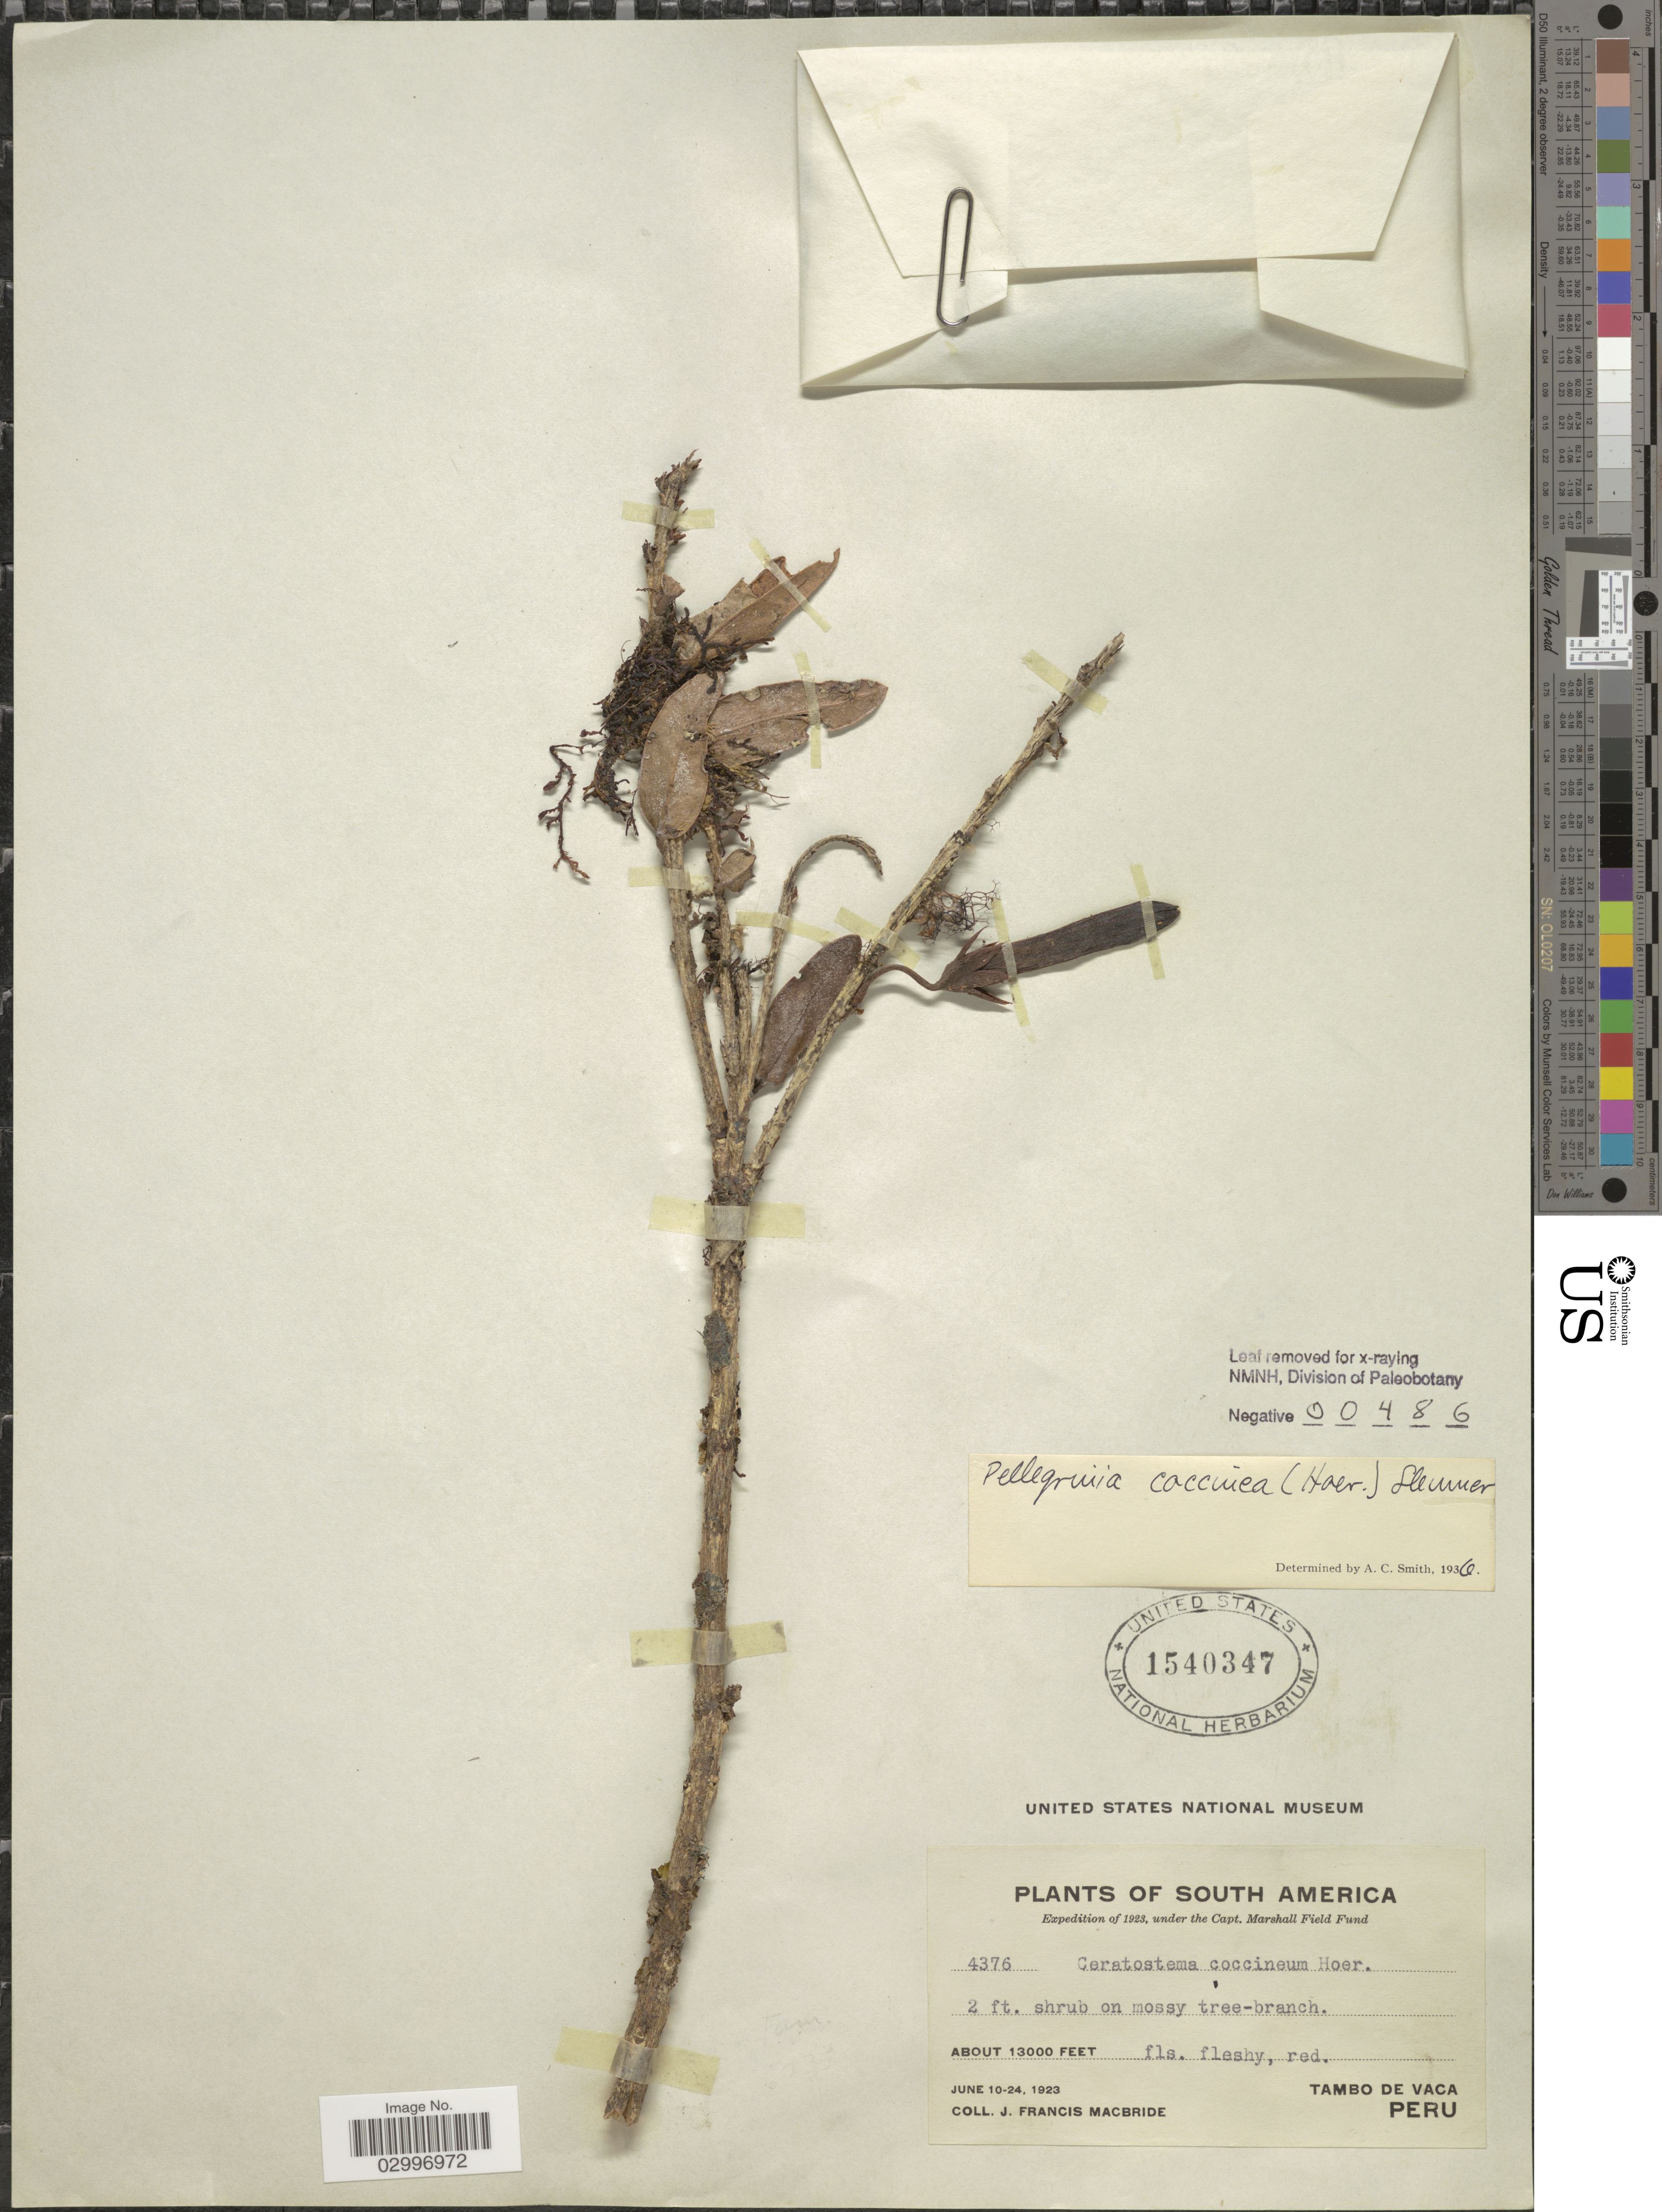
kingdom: Plantae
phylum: Tracheophyta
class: Magnoliopsida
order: Ericales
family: Ericaceae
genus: Pellegrinia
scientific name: Pellegrinia coccinea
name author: (Hoerold) Sleumer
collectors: J. F. Macbride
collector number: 4376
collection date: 1923-06-10/1923-06-24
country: Peru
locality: Tambo de Vaca.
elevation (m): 3962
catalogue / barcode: US 1540347